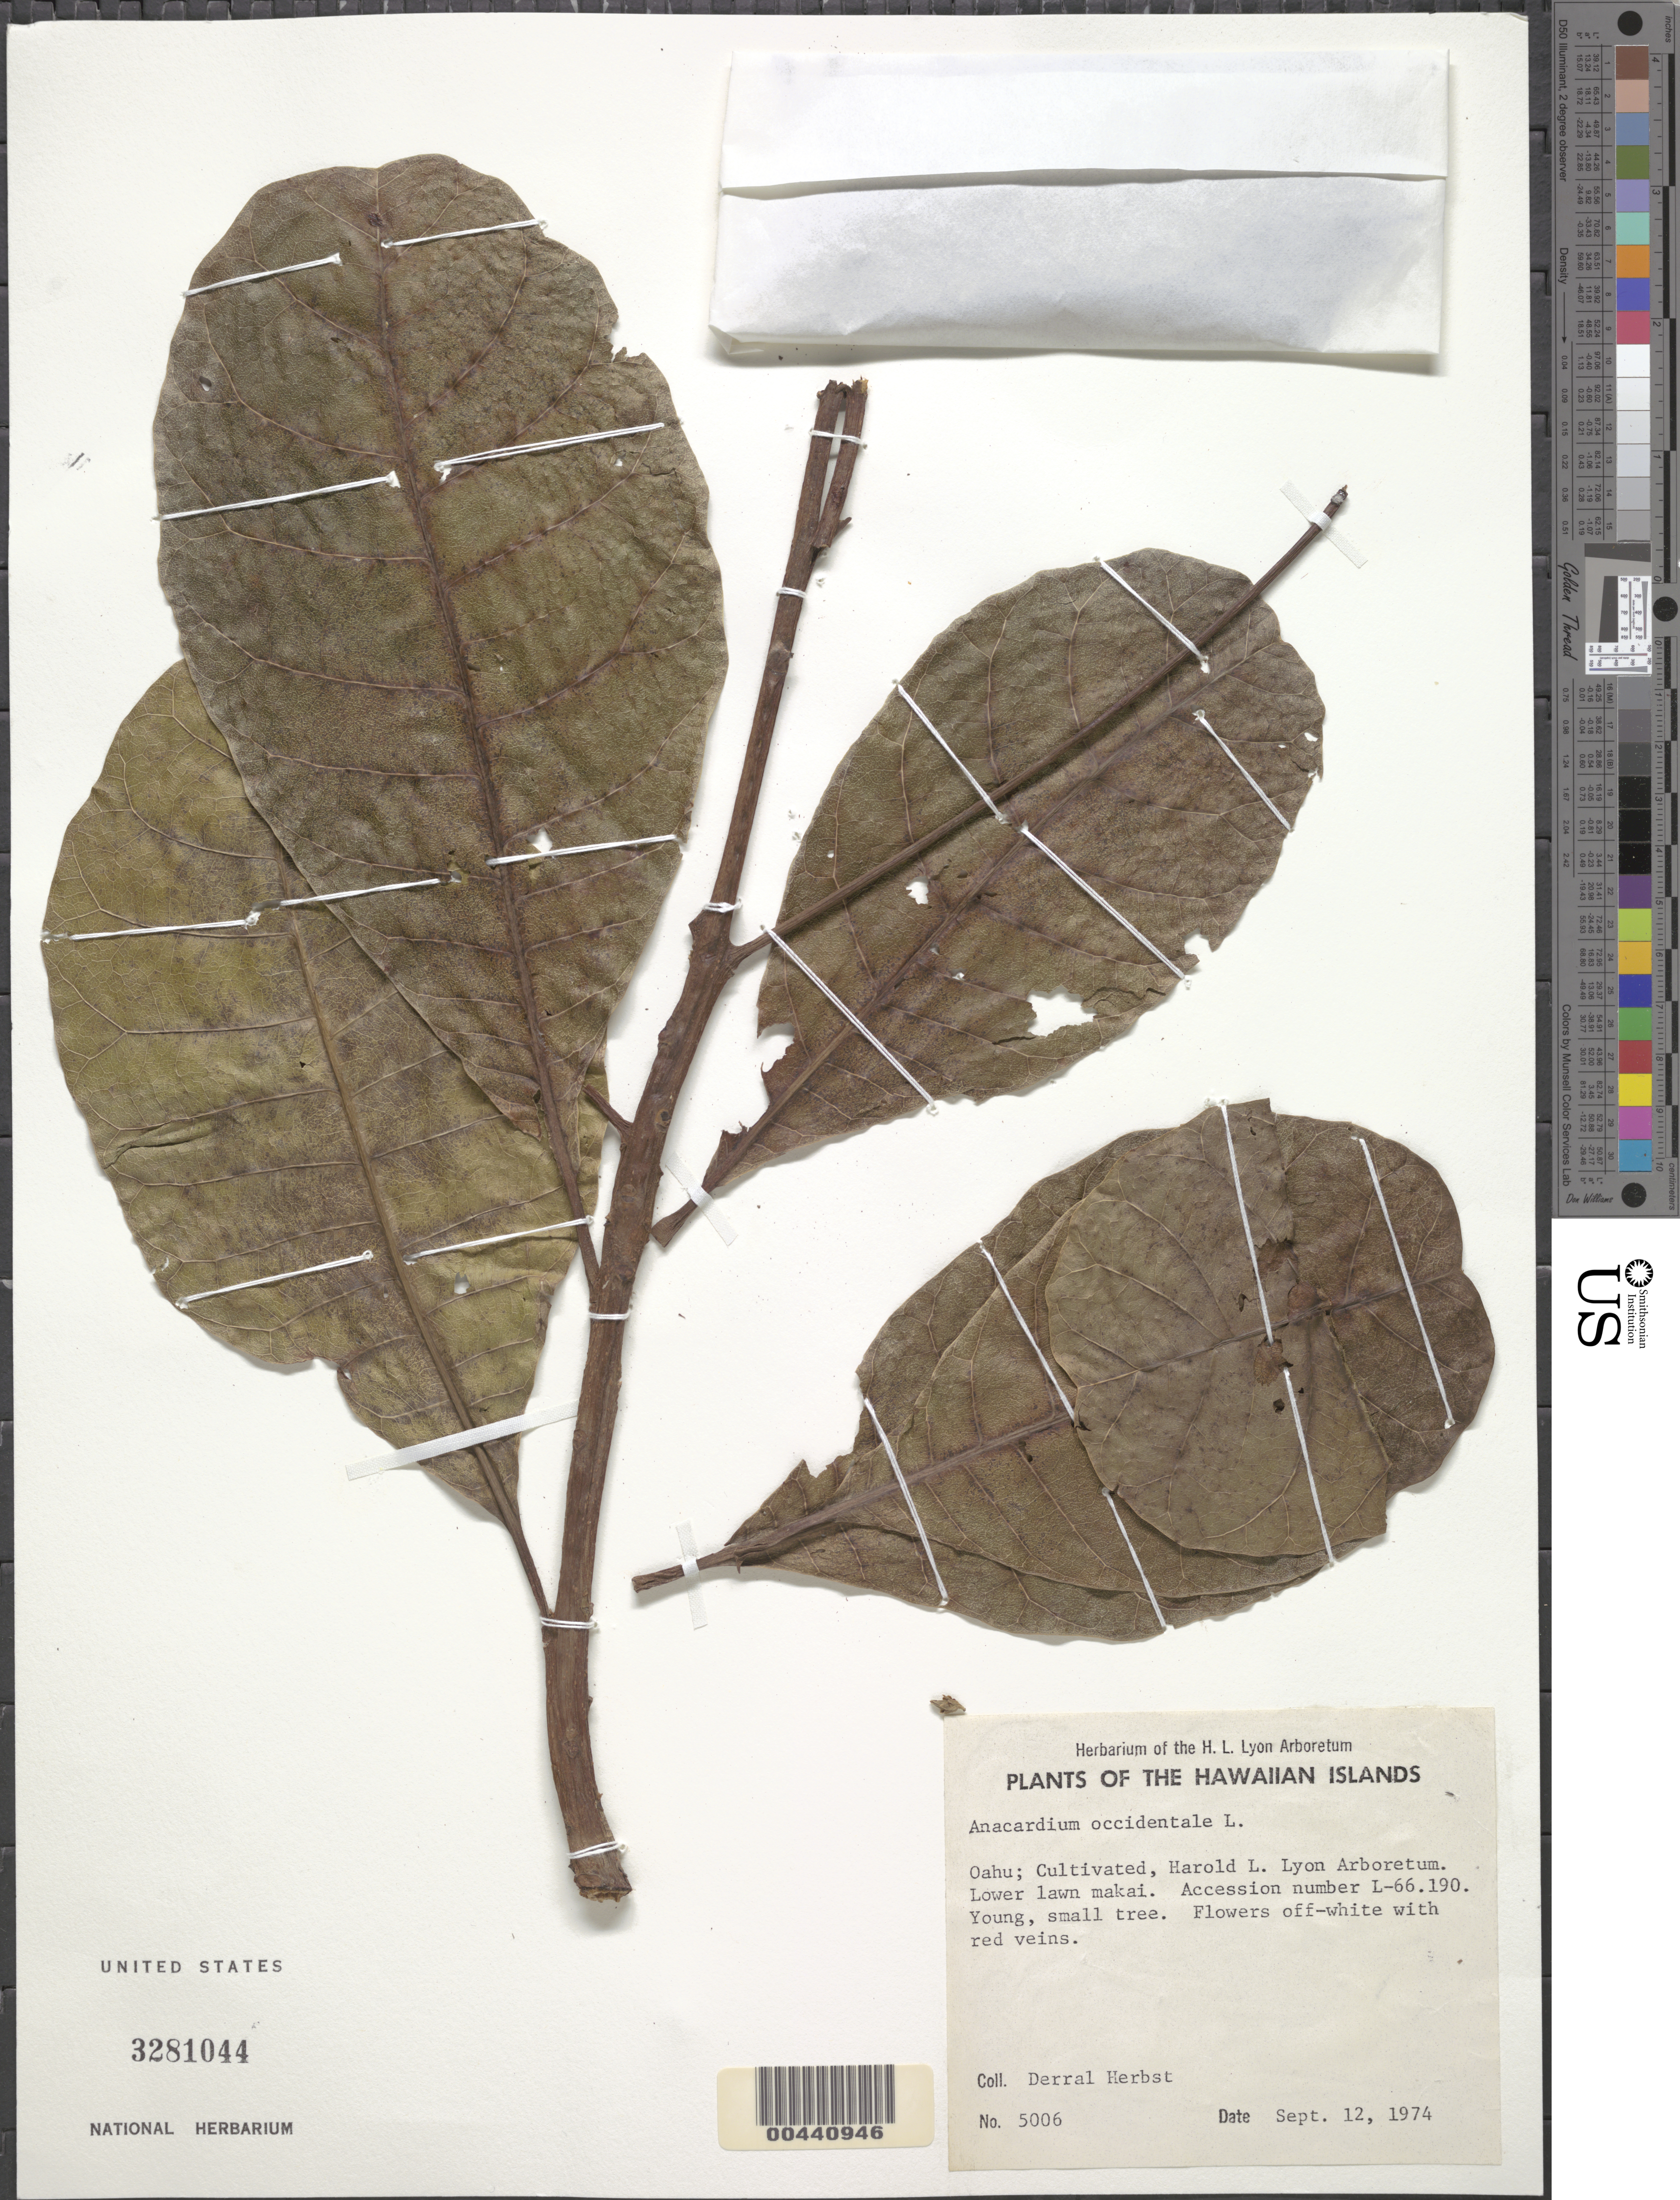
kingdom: Plantae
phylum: Tracheophyta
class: Magnoliopsida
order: Sapindales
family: Anacardiaceae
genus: Anacardium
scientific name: Anacardium occidentale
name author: L.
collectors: D. R. Herbst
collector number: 5006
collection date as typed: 12 Sep 1974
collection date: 1974-09-12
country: United States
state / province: Hawaii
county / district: Honolulu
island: Oahu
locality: Harold L. Lyon Arboretum. Lower lawn makai. Accession number L-66.190.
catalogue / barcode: US 3281044